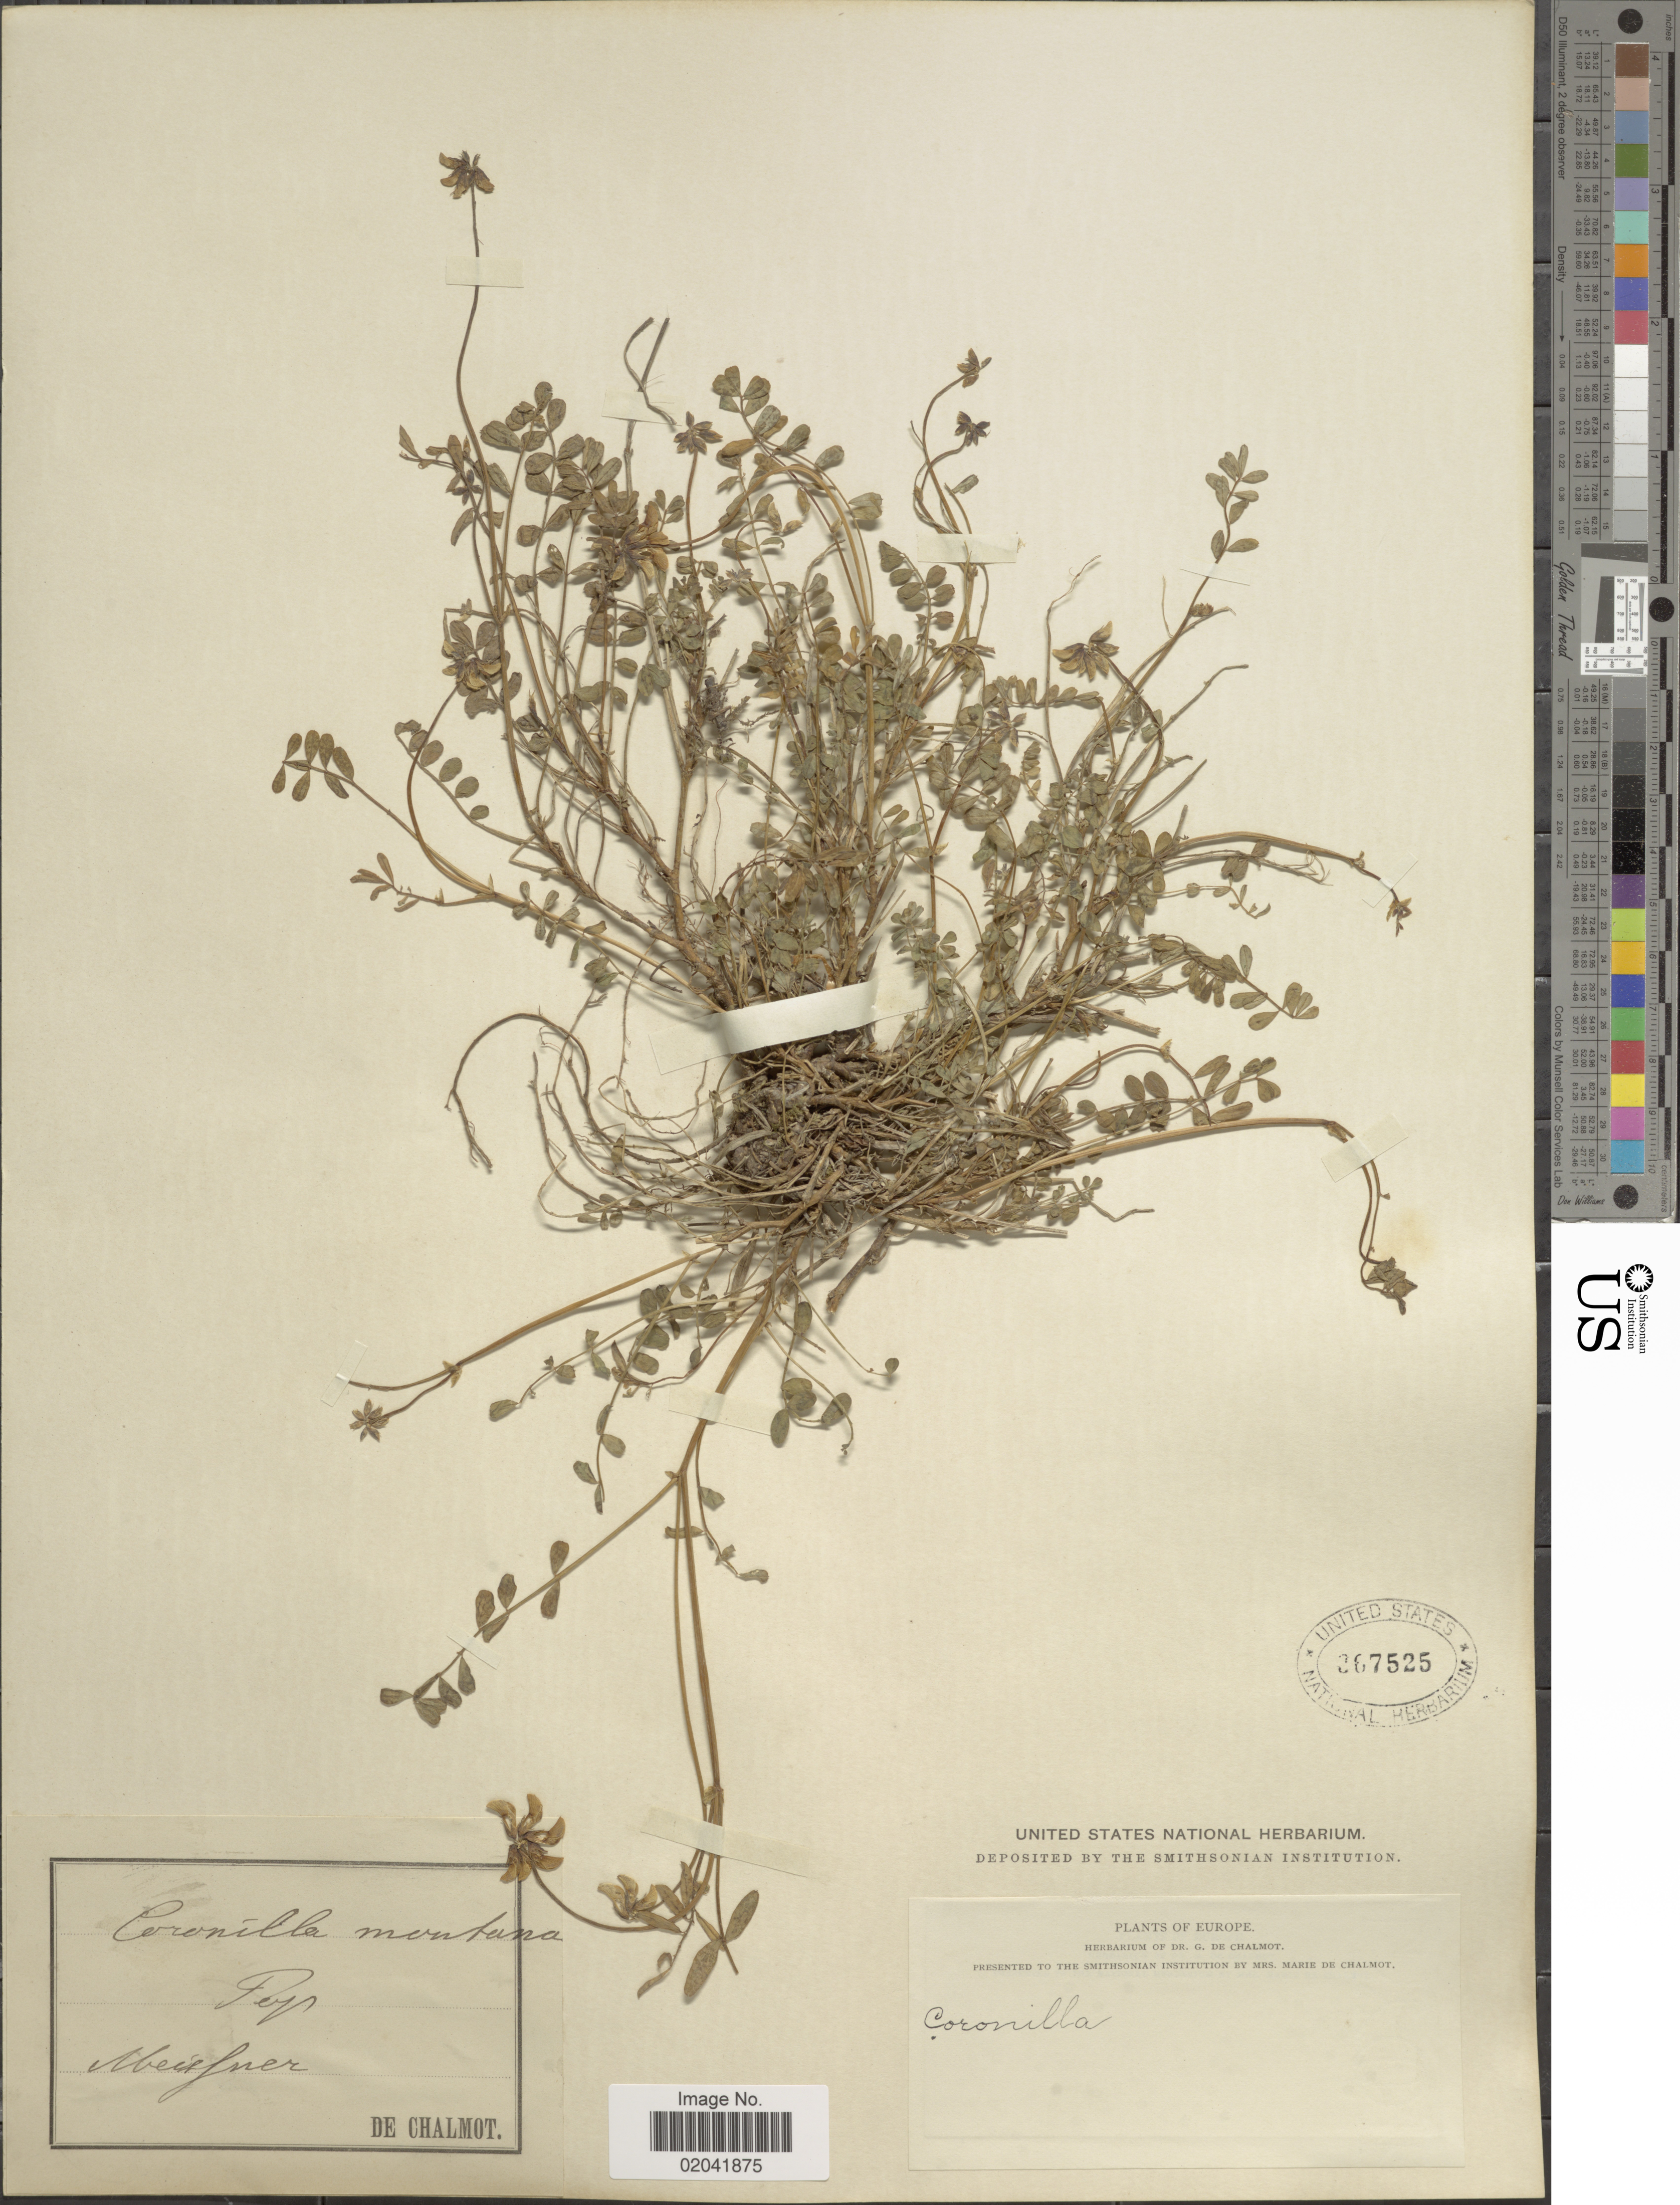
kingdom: Plantae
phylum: Tracheophyta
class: Magnoliopsida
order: Fabales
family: Fabaceae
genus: Coronilla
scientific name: Coronilla montana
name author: Scop.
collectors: G. de Chalmot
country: Germany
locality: Europe, Meissner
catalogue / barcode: US 367525